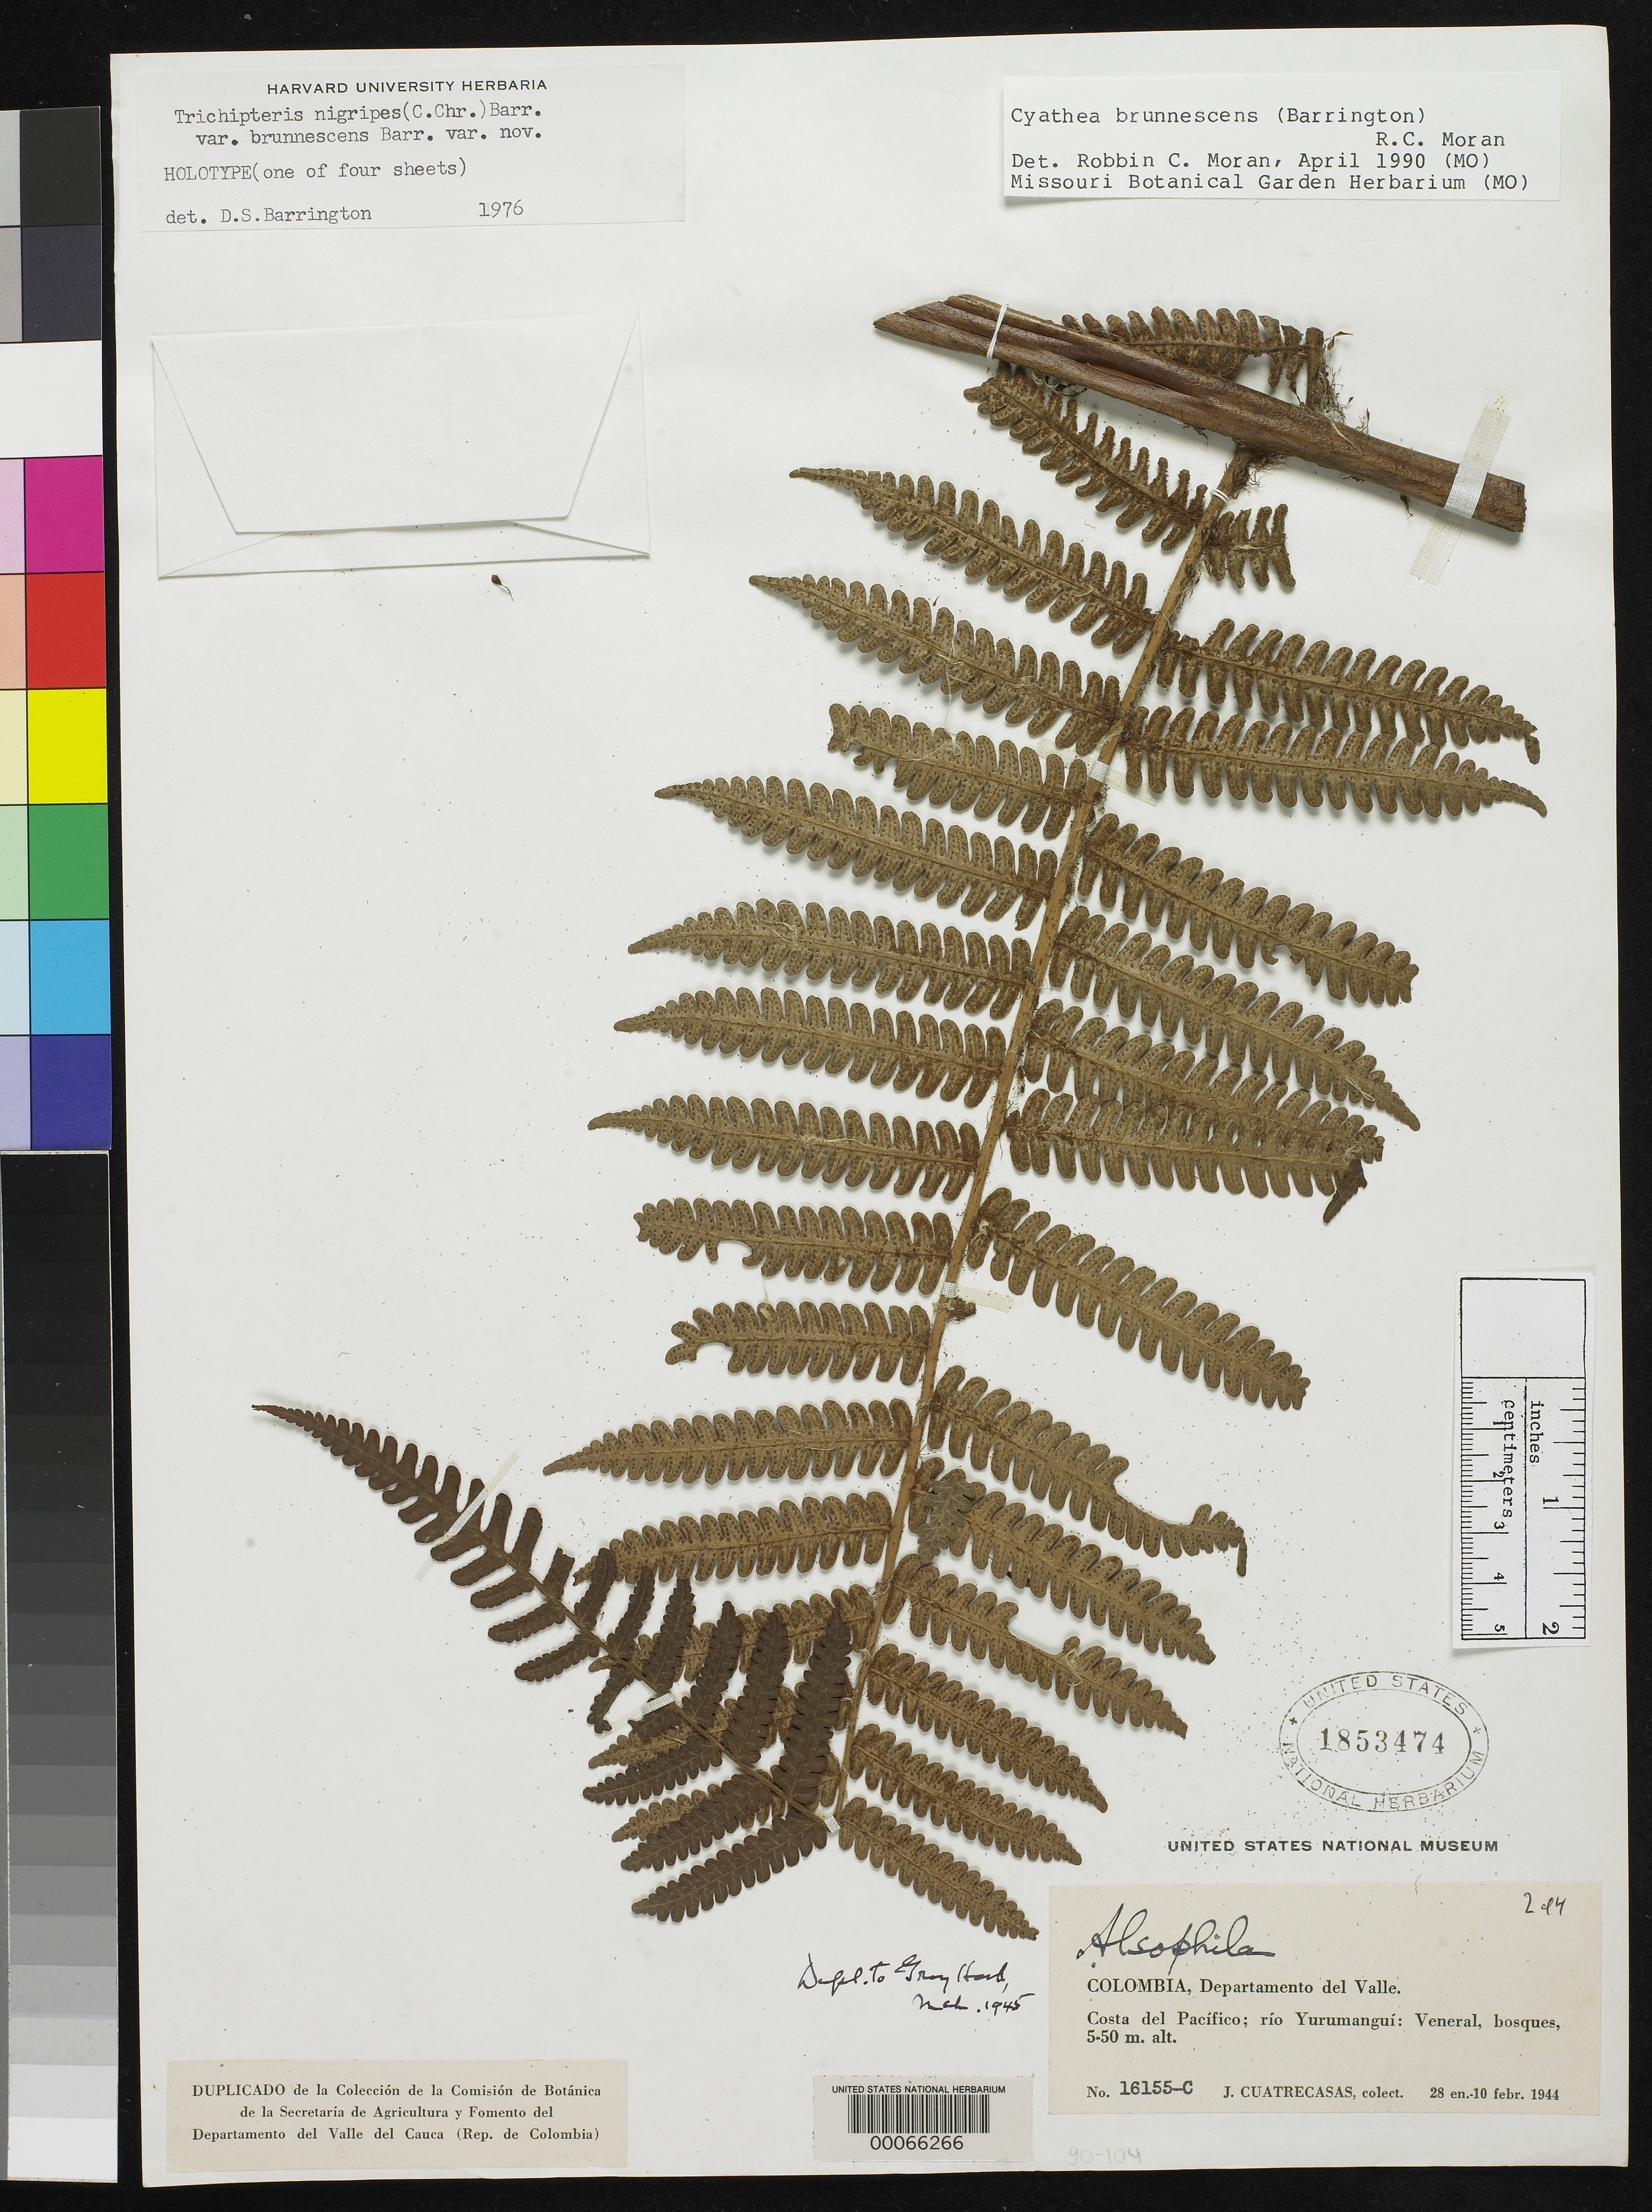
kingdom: Plantae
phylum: Tracheophyta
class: Polypodiopsida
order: Cyatheales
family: Cyatheaceae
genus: Trichipteris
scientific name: Trichipteris nigripes var. brunnescens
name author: Barrington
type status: Holotype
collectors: J. Cuatrecasas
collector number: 16155-c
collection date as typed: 28 Jan 1944 to 10 Feb 1944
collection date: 1944-01-28/1944-02-10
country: Colombia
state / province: Valle del Cauca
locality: Costa del Pacifico, Rio Yurumangui: Veneral.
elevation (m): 5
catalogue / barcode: US 1853474